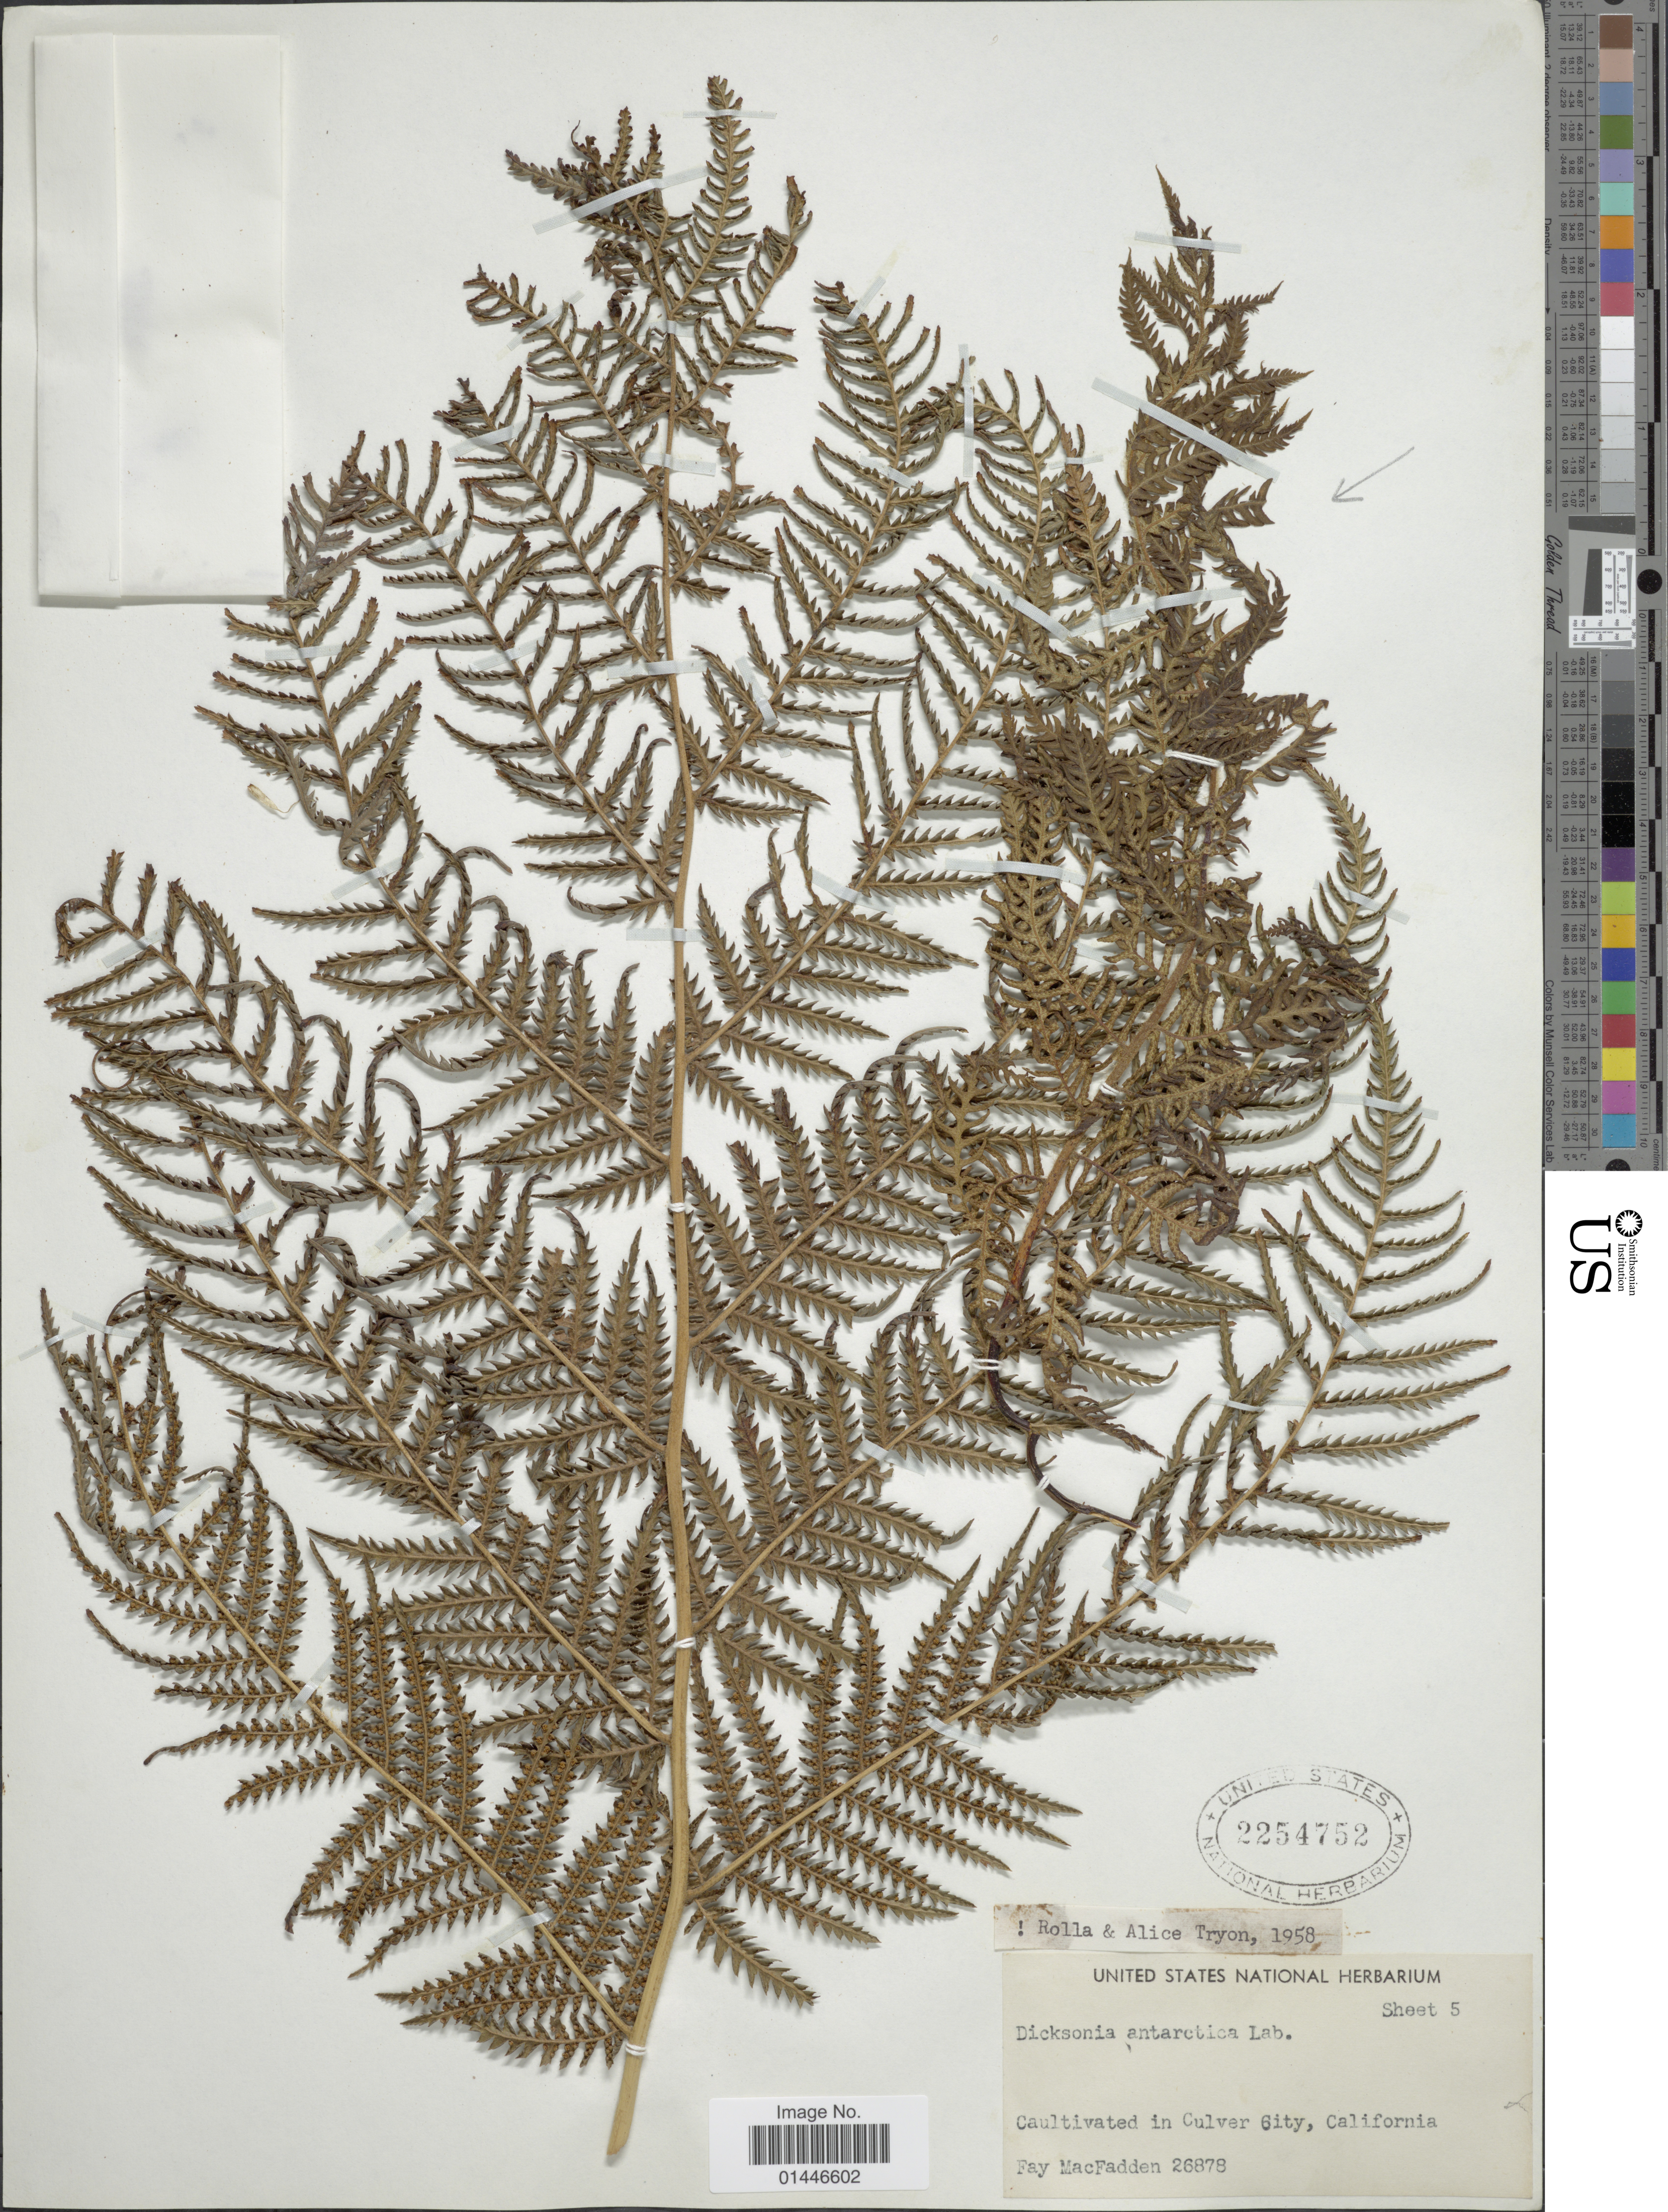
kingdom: Plantae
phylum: Tracheophyta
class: Polypodiopsida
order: Cyatheales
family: Dicksoniaceae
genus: Dicksonia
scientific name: Dicksonia antarctica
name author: Labill.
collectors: F. MacFadden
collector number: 26878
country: United States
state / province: California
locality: Culver City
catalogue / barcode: US 2254752